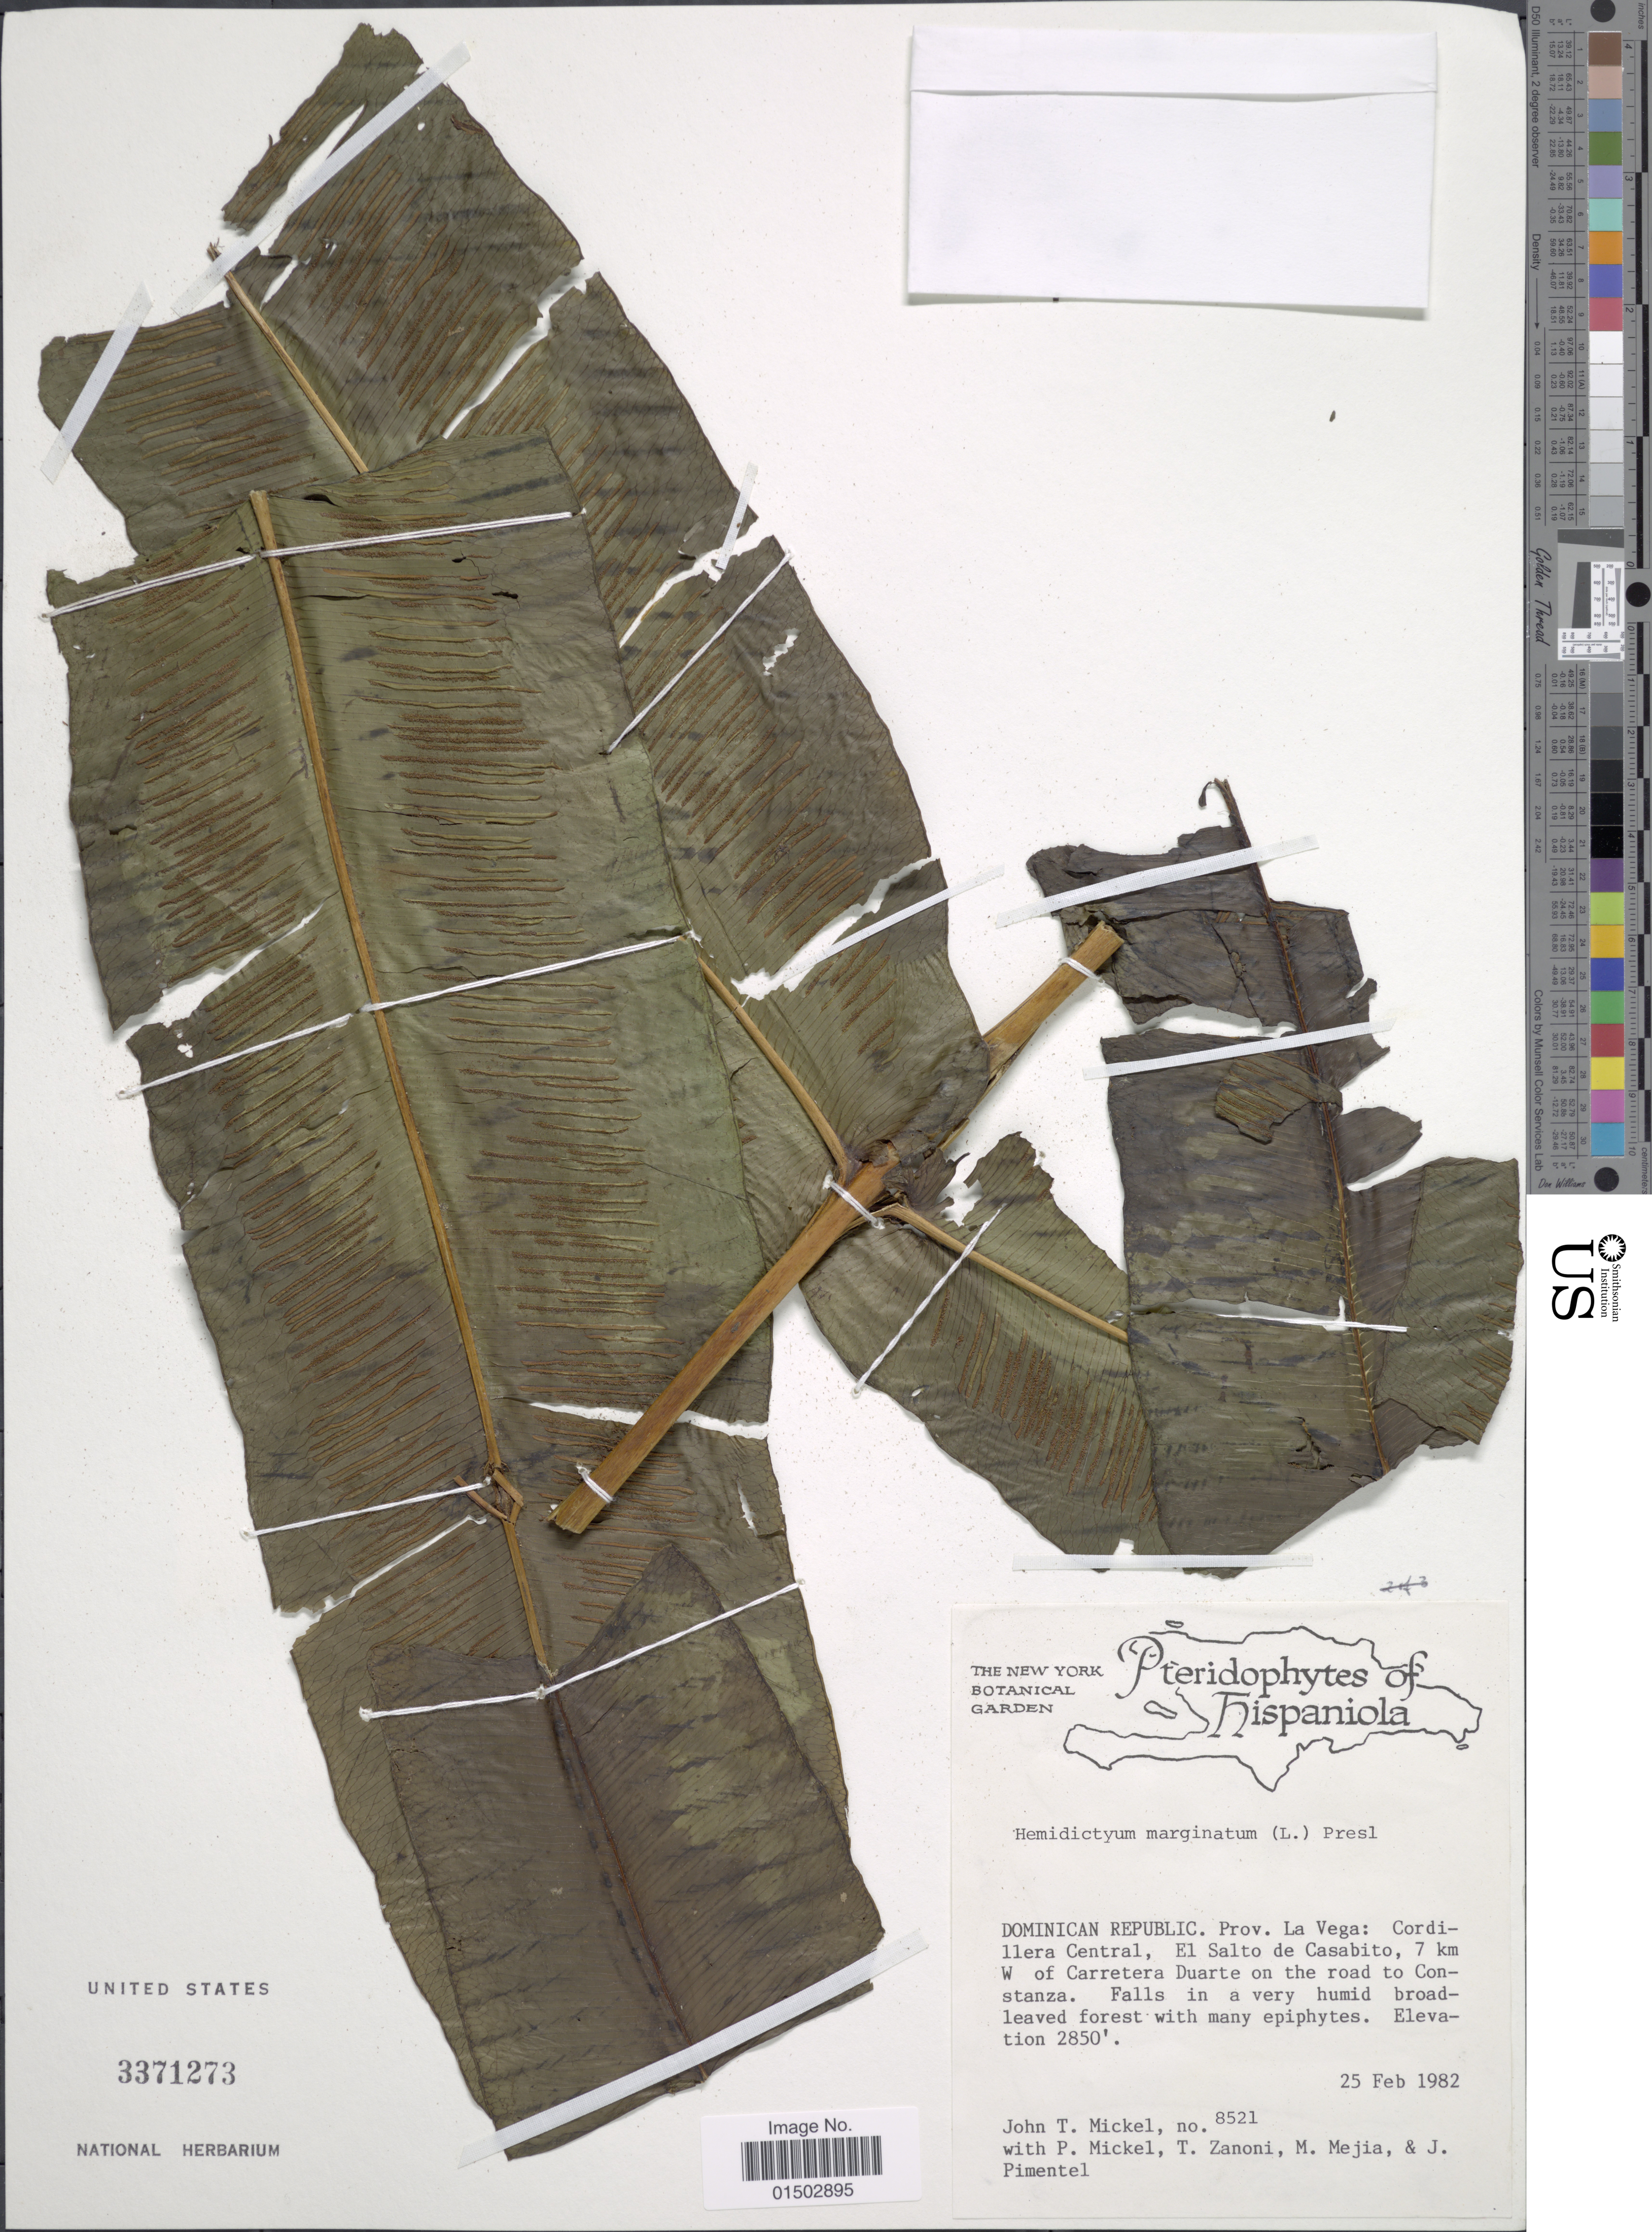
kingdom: Plantae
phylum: Tracheophyta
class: Polypodiopsida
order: Polypodiales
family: Hemidictyaceae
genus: Hemidictyum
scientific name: Hemidictyum marginatum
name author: (L.) C. Presl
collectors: J. T. Mickel, P. Mickel, T. A. Zanoni, M. Mejia & J. Pimentel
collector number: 8521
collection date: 1982-02-25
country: Dominican Republic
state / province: La Vega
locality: Cordillera Centrail, El Salto de Casabito, 7 km W of Carratera Duarte on the road to Constanza.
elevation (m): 869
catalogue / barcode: US 3371273